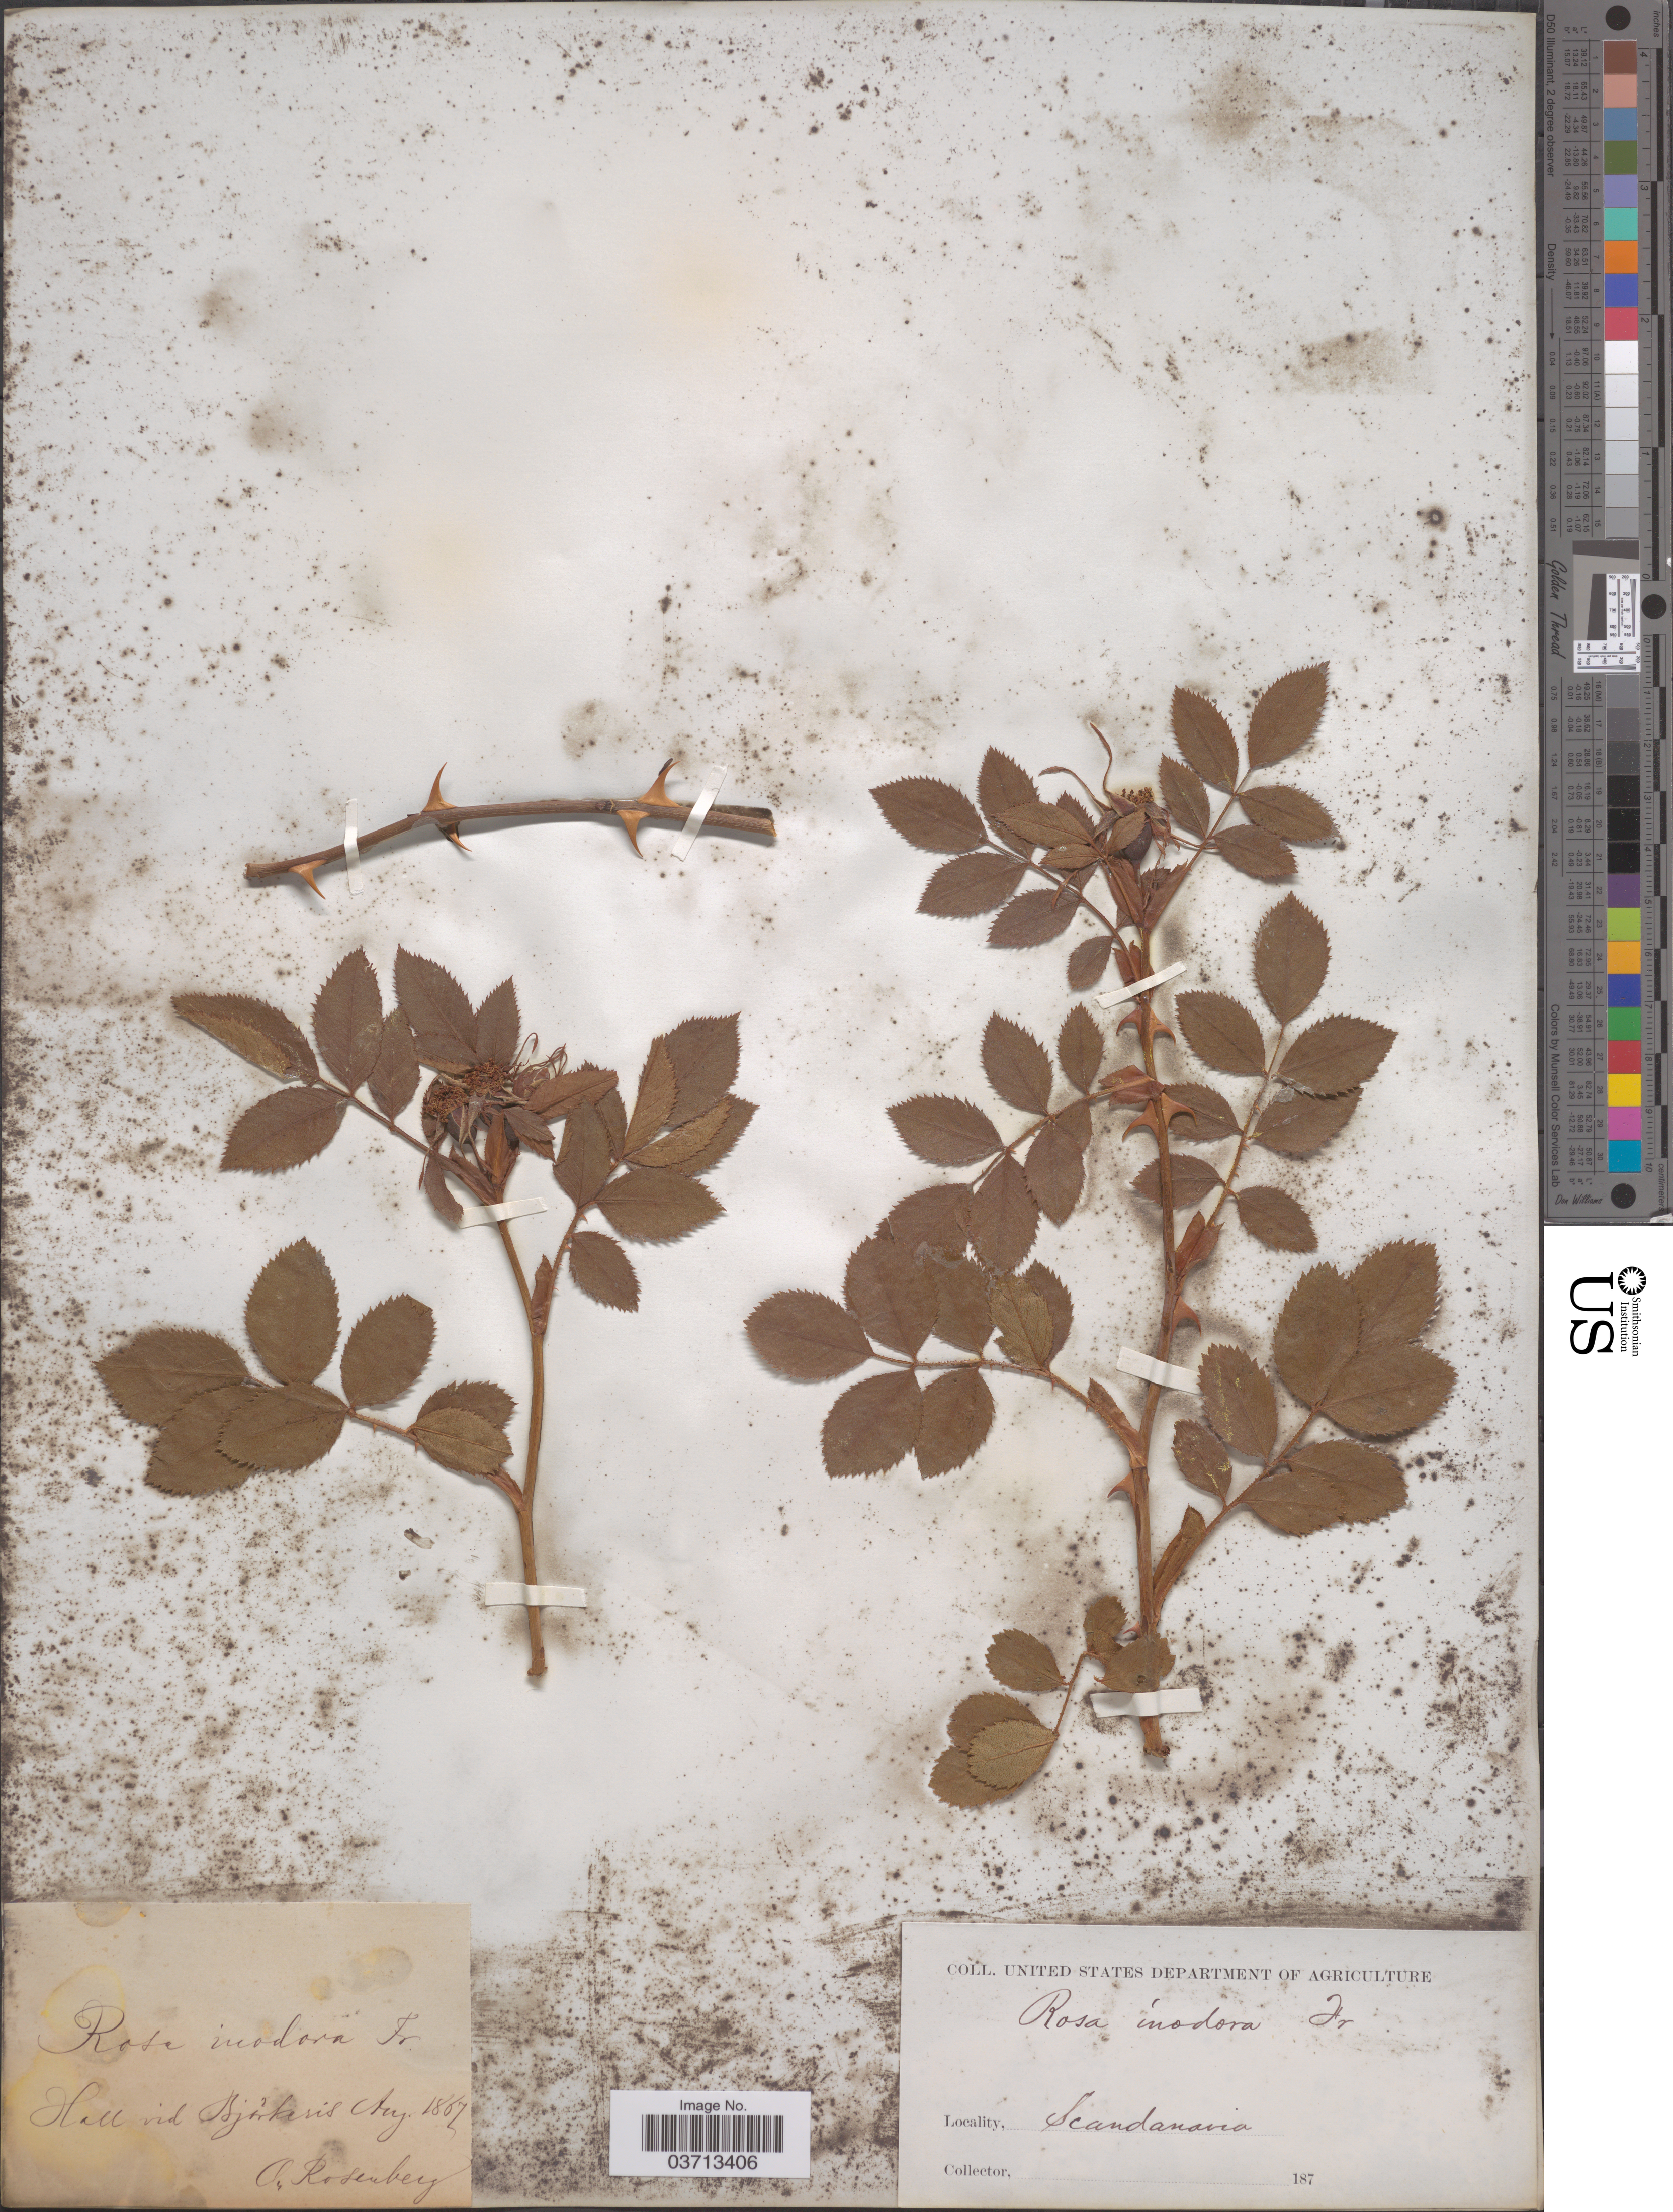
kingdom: Plantae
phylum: Tracheophyta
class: Magnoliopsida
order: Rosales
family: Rosaceae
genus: Rosa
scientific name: Rosa inodora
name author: Fr. a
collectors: O. Rosenberg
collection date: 1867-08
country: Norway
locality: Hall vid Bjorkeris. Scandinavia.